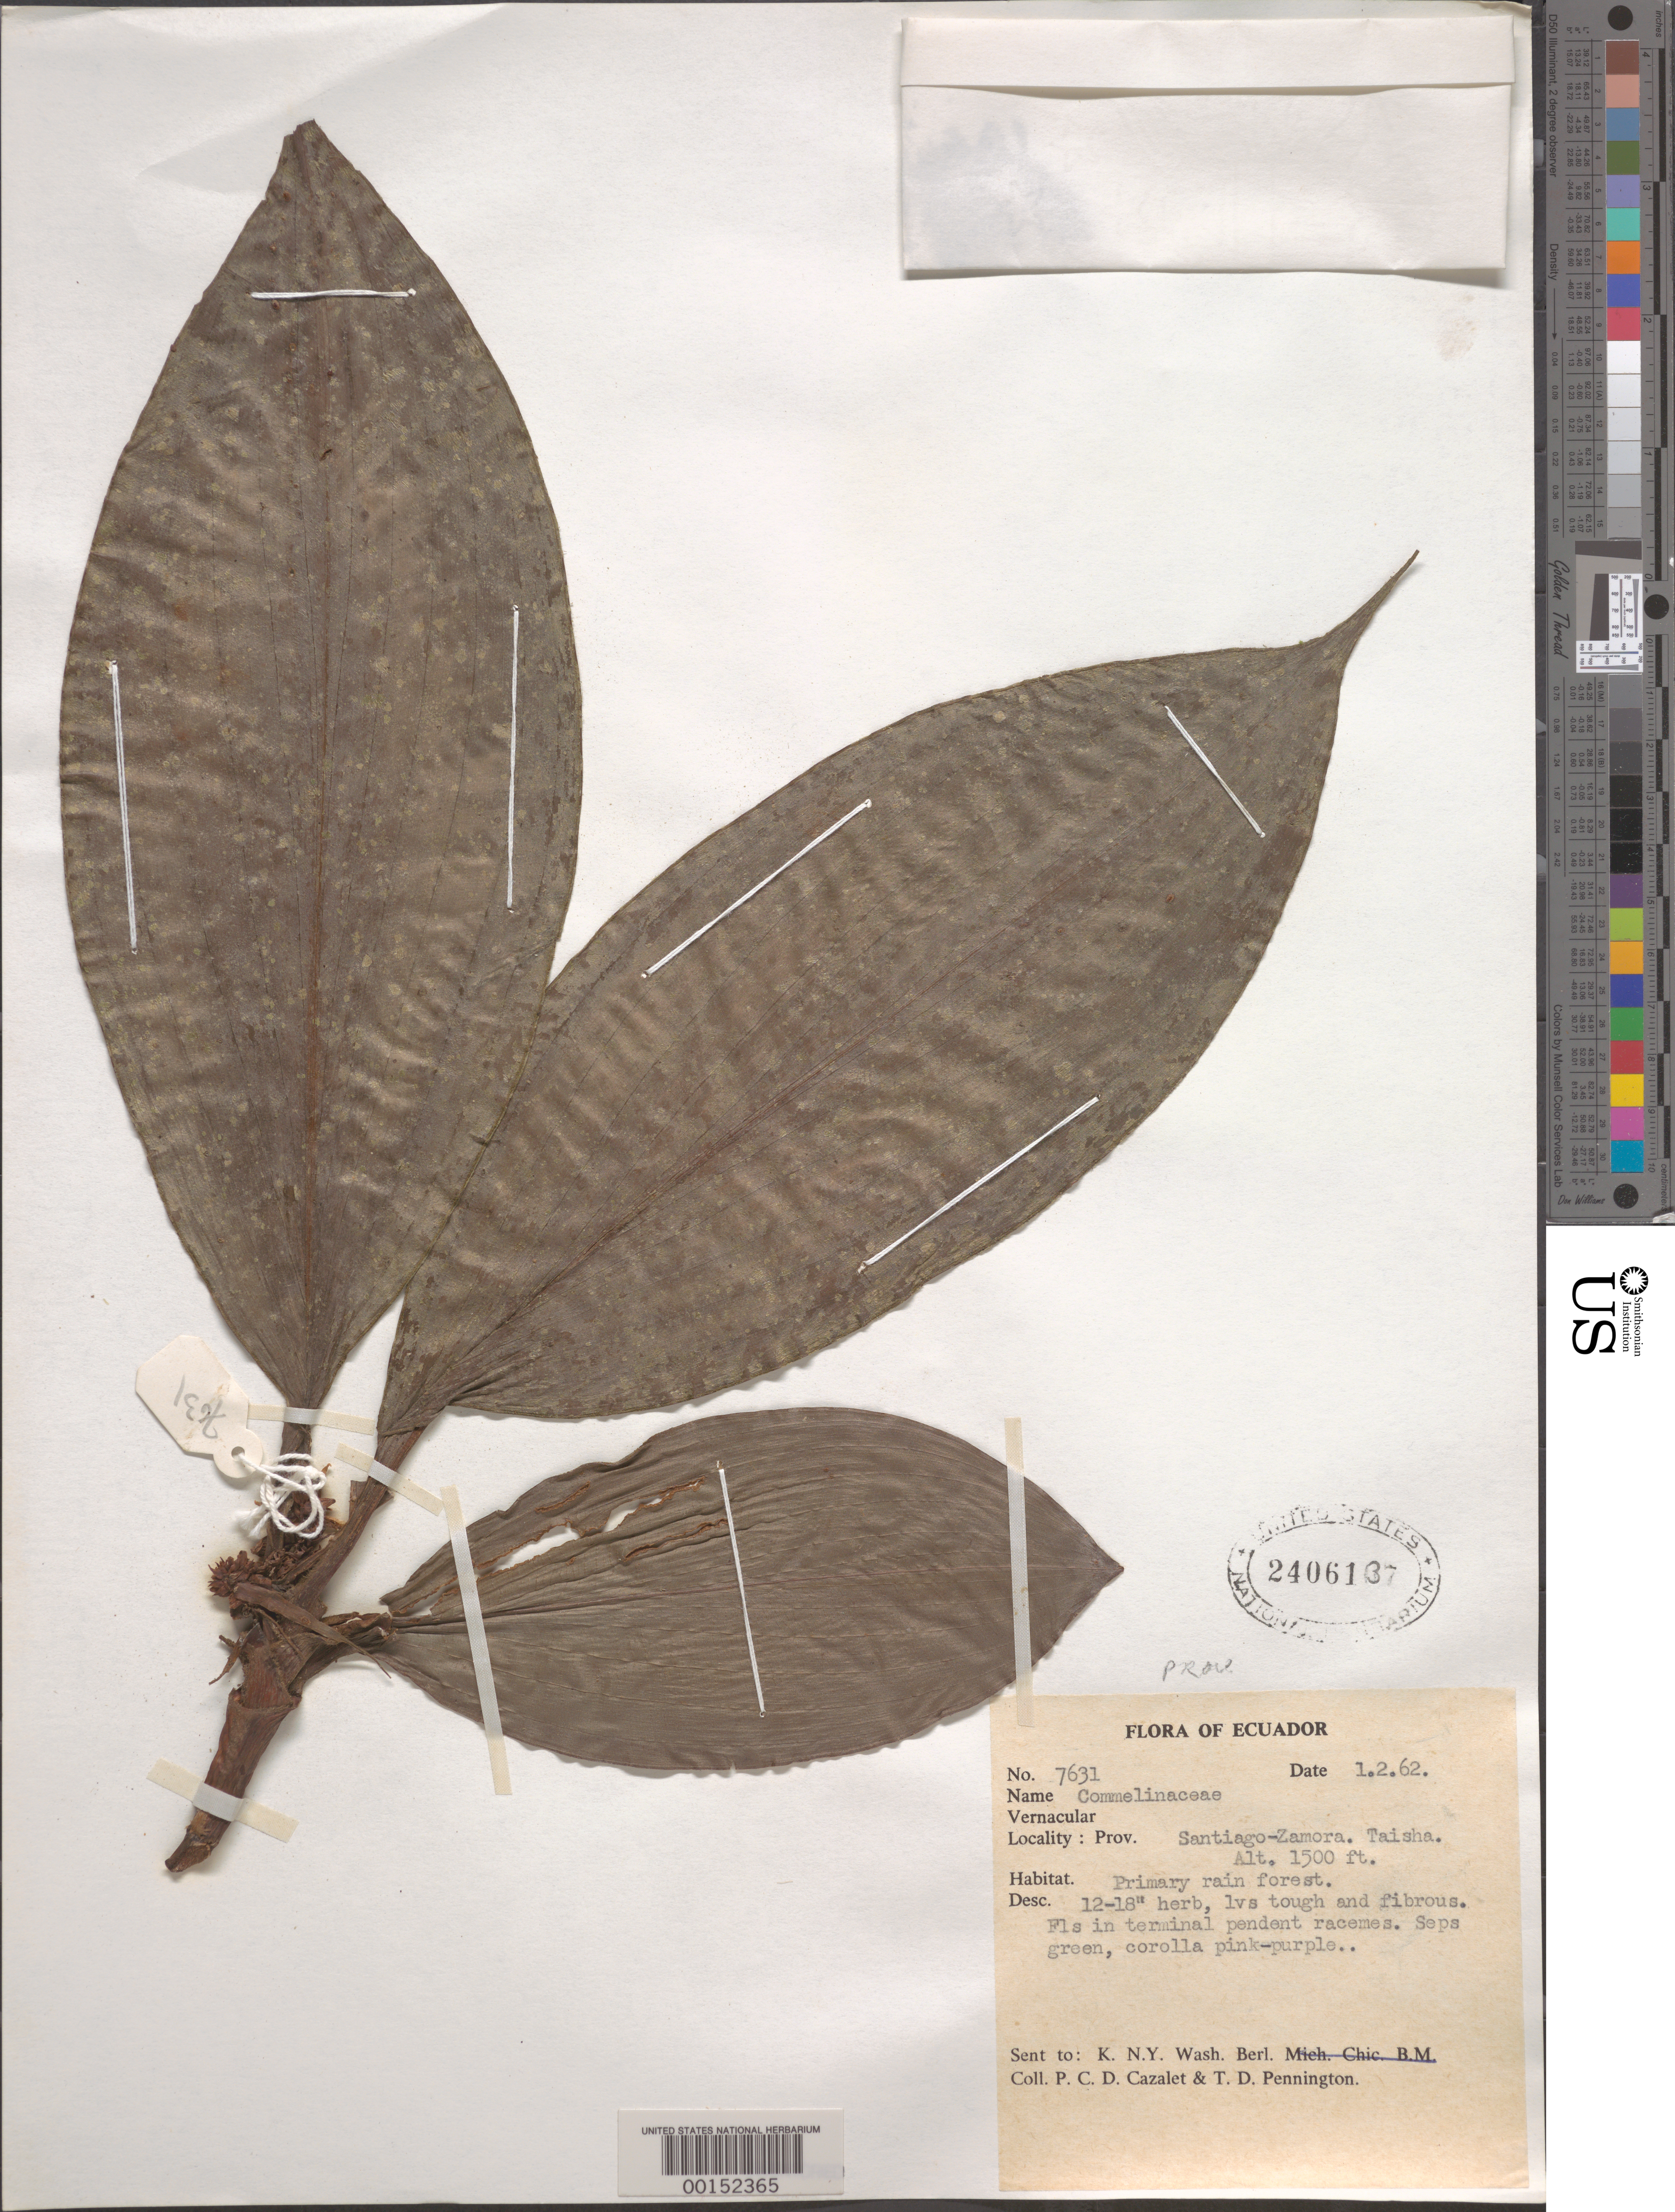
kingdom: Plantae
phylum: Tracheophyta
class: Liliopsida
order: Commelinales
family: Commelinaceae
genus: Dichorisandra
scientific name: Dichorisandra bonitana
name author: Philipson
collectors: P. Cazalet & T. D. Pennington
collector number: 7631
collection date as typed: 01 Feb 1962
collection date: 1962-02-01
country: Ecuador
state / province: Zamora-Chinchipe (?)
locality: Taisha. [Province questionable - taisha is in morona-Santiago Province.]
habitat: Primary rainforest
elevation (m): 458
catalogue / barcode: US 2406137